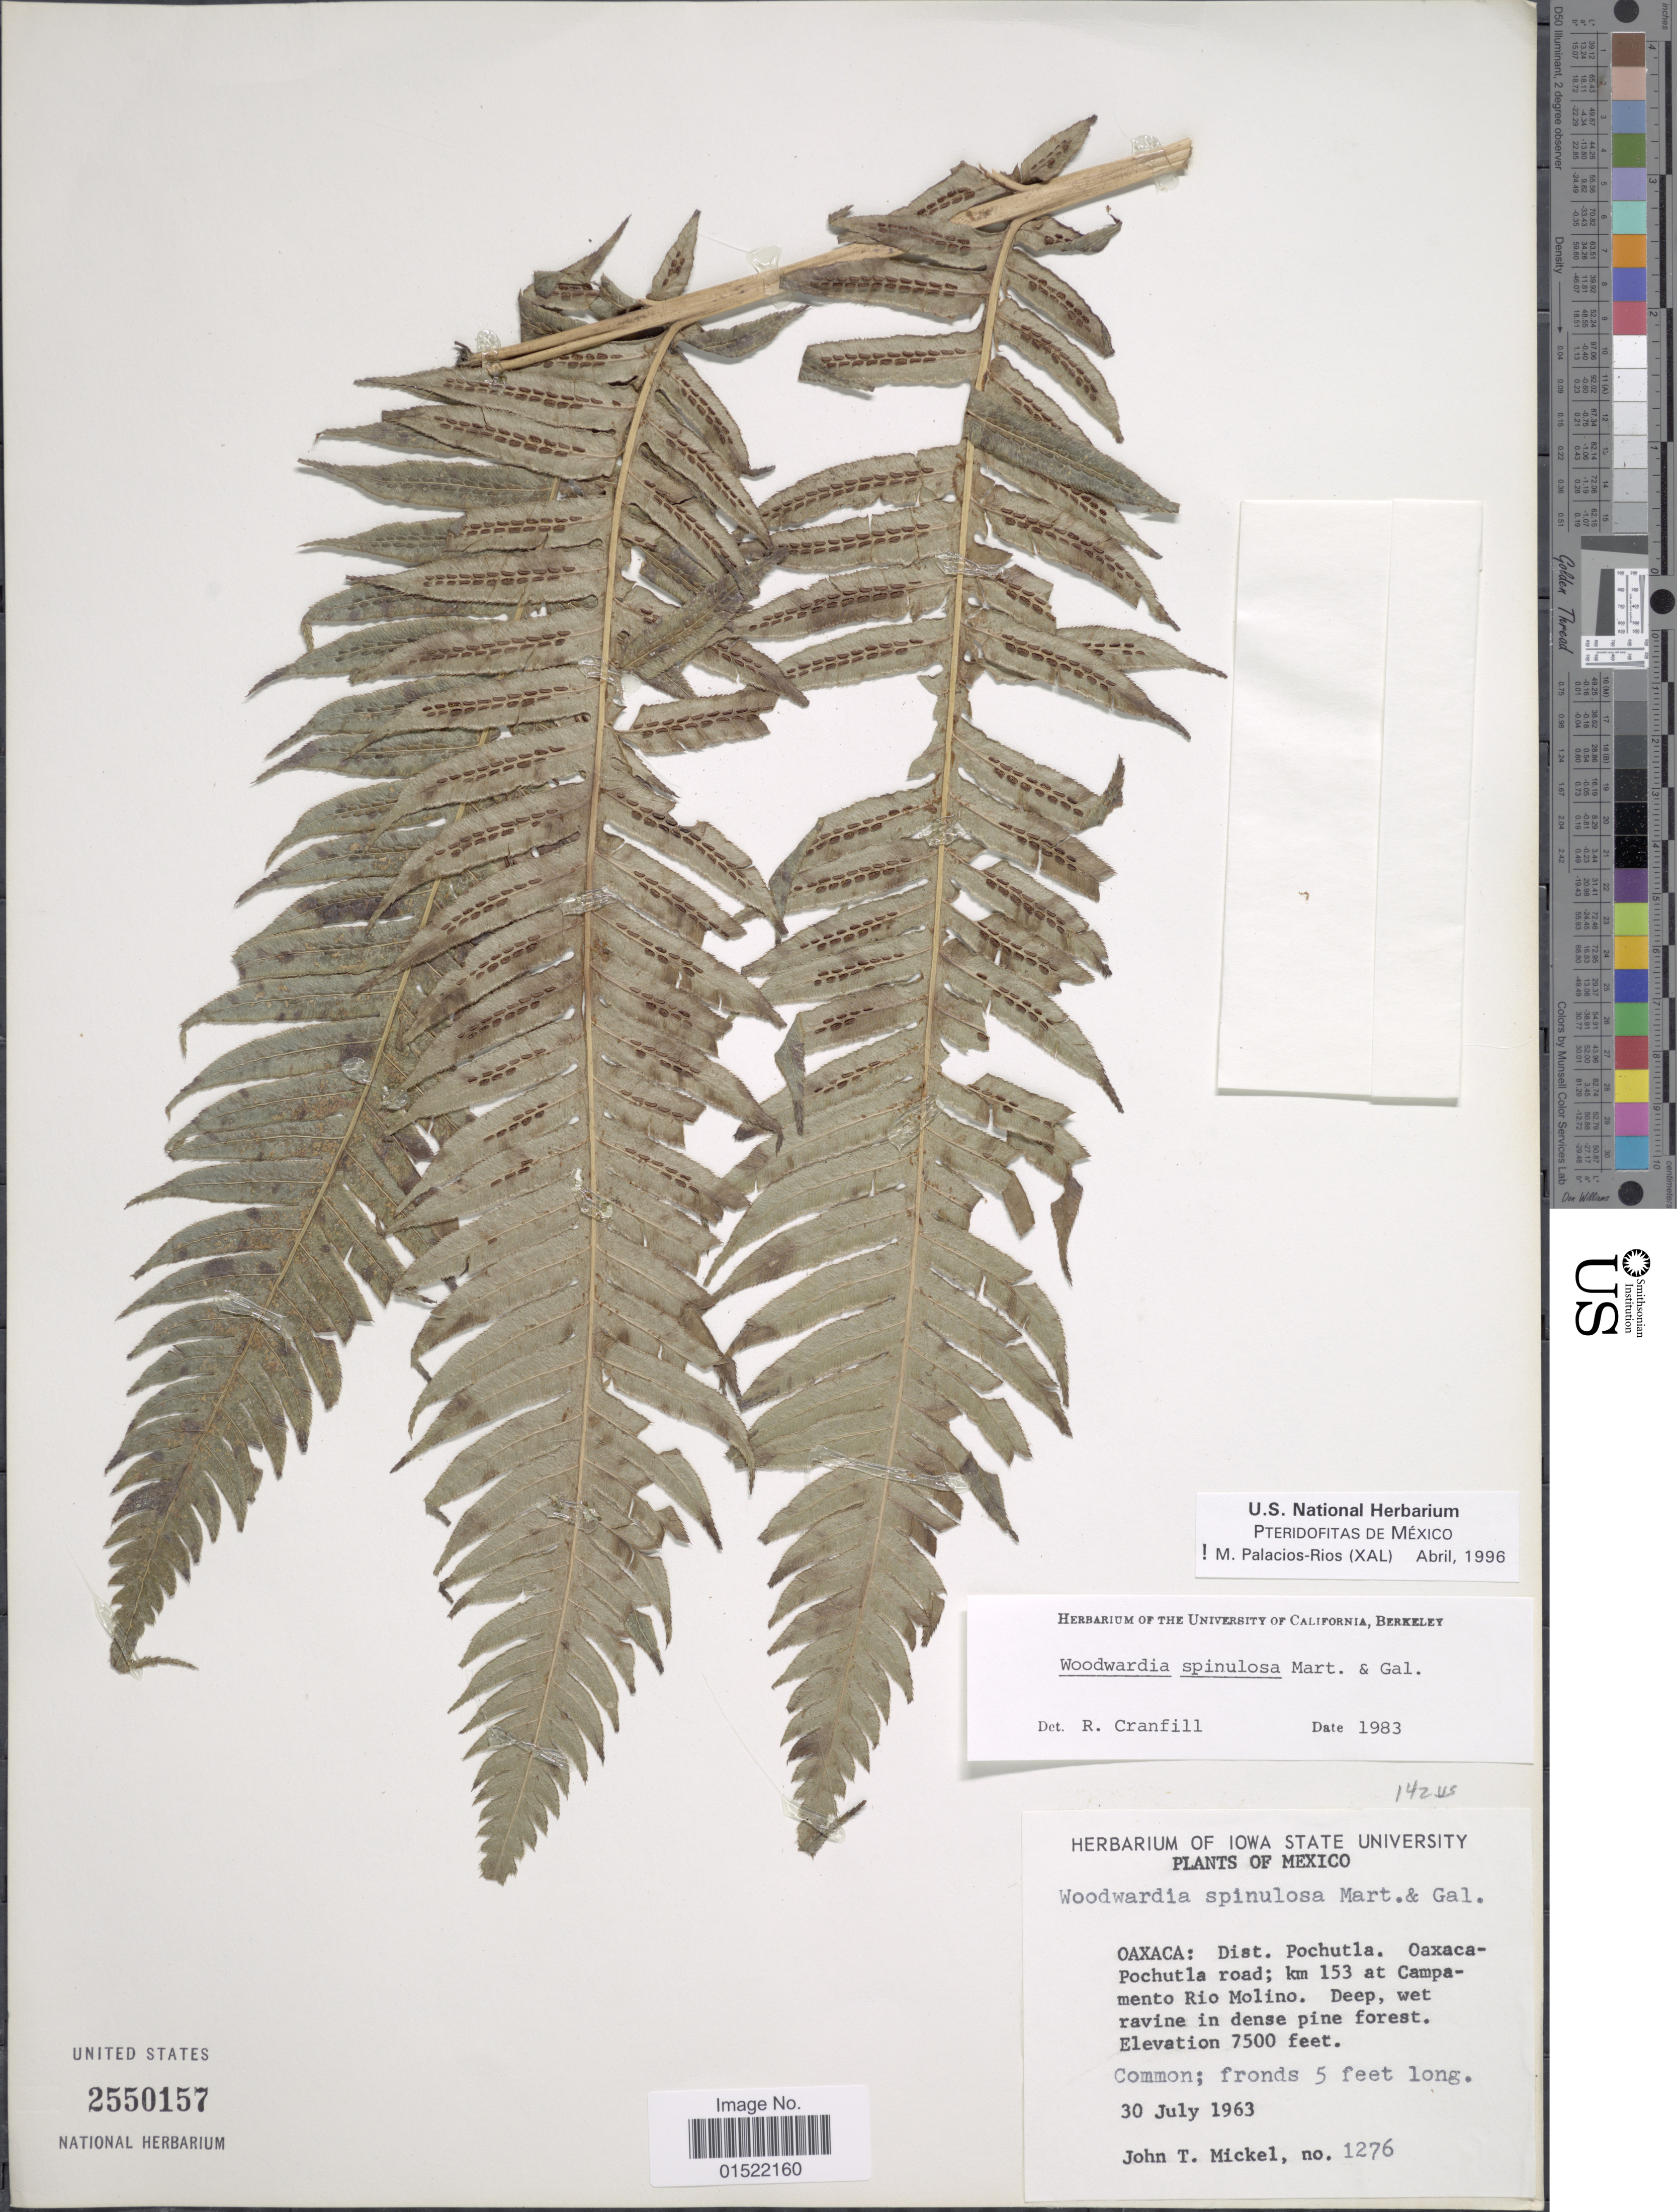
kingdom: Plantae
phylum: Tracheophyta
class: Polypodiopsida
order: Polypodiales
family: Blechnaceae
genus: Woodwardia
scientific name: Woodwardia spinulosa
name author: M. Martens & Galeotti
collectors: J. T. Mickel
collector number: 1276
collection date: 1963-07-30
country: Mexico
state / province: Oaxaca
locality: Oaxaca: Dist. Pochutla., Oaxaca-Pochutla road; km 153 at Campamento Rio Molino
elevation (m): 2286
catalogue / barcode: US 2550157